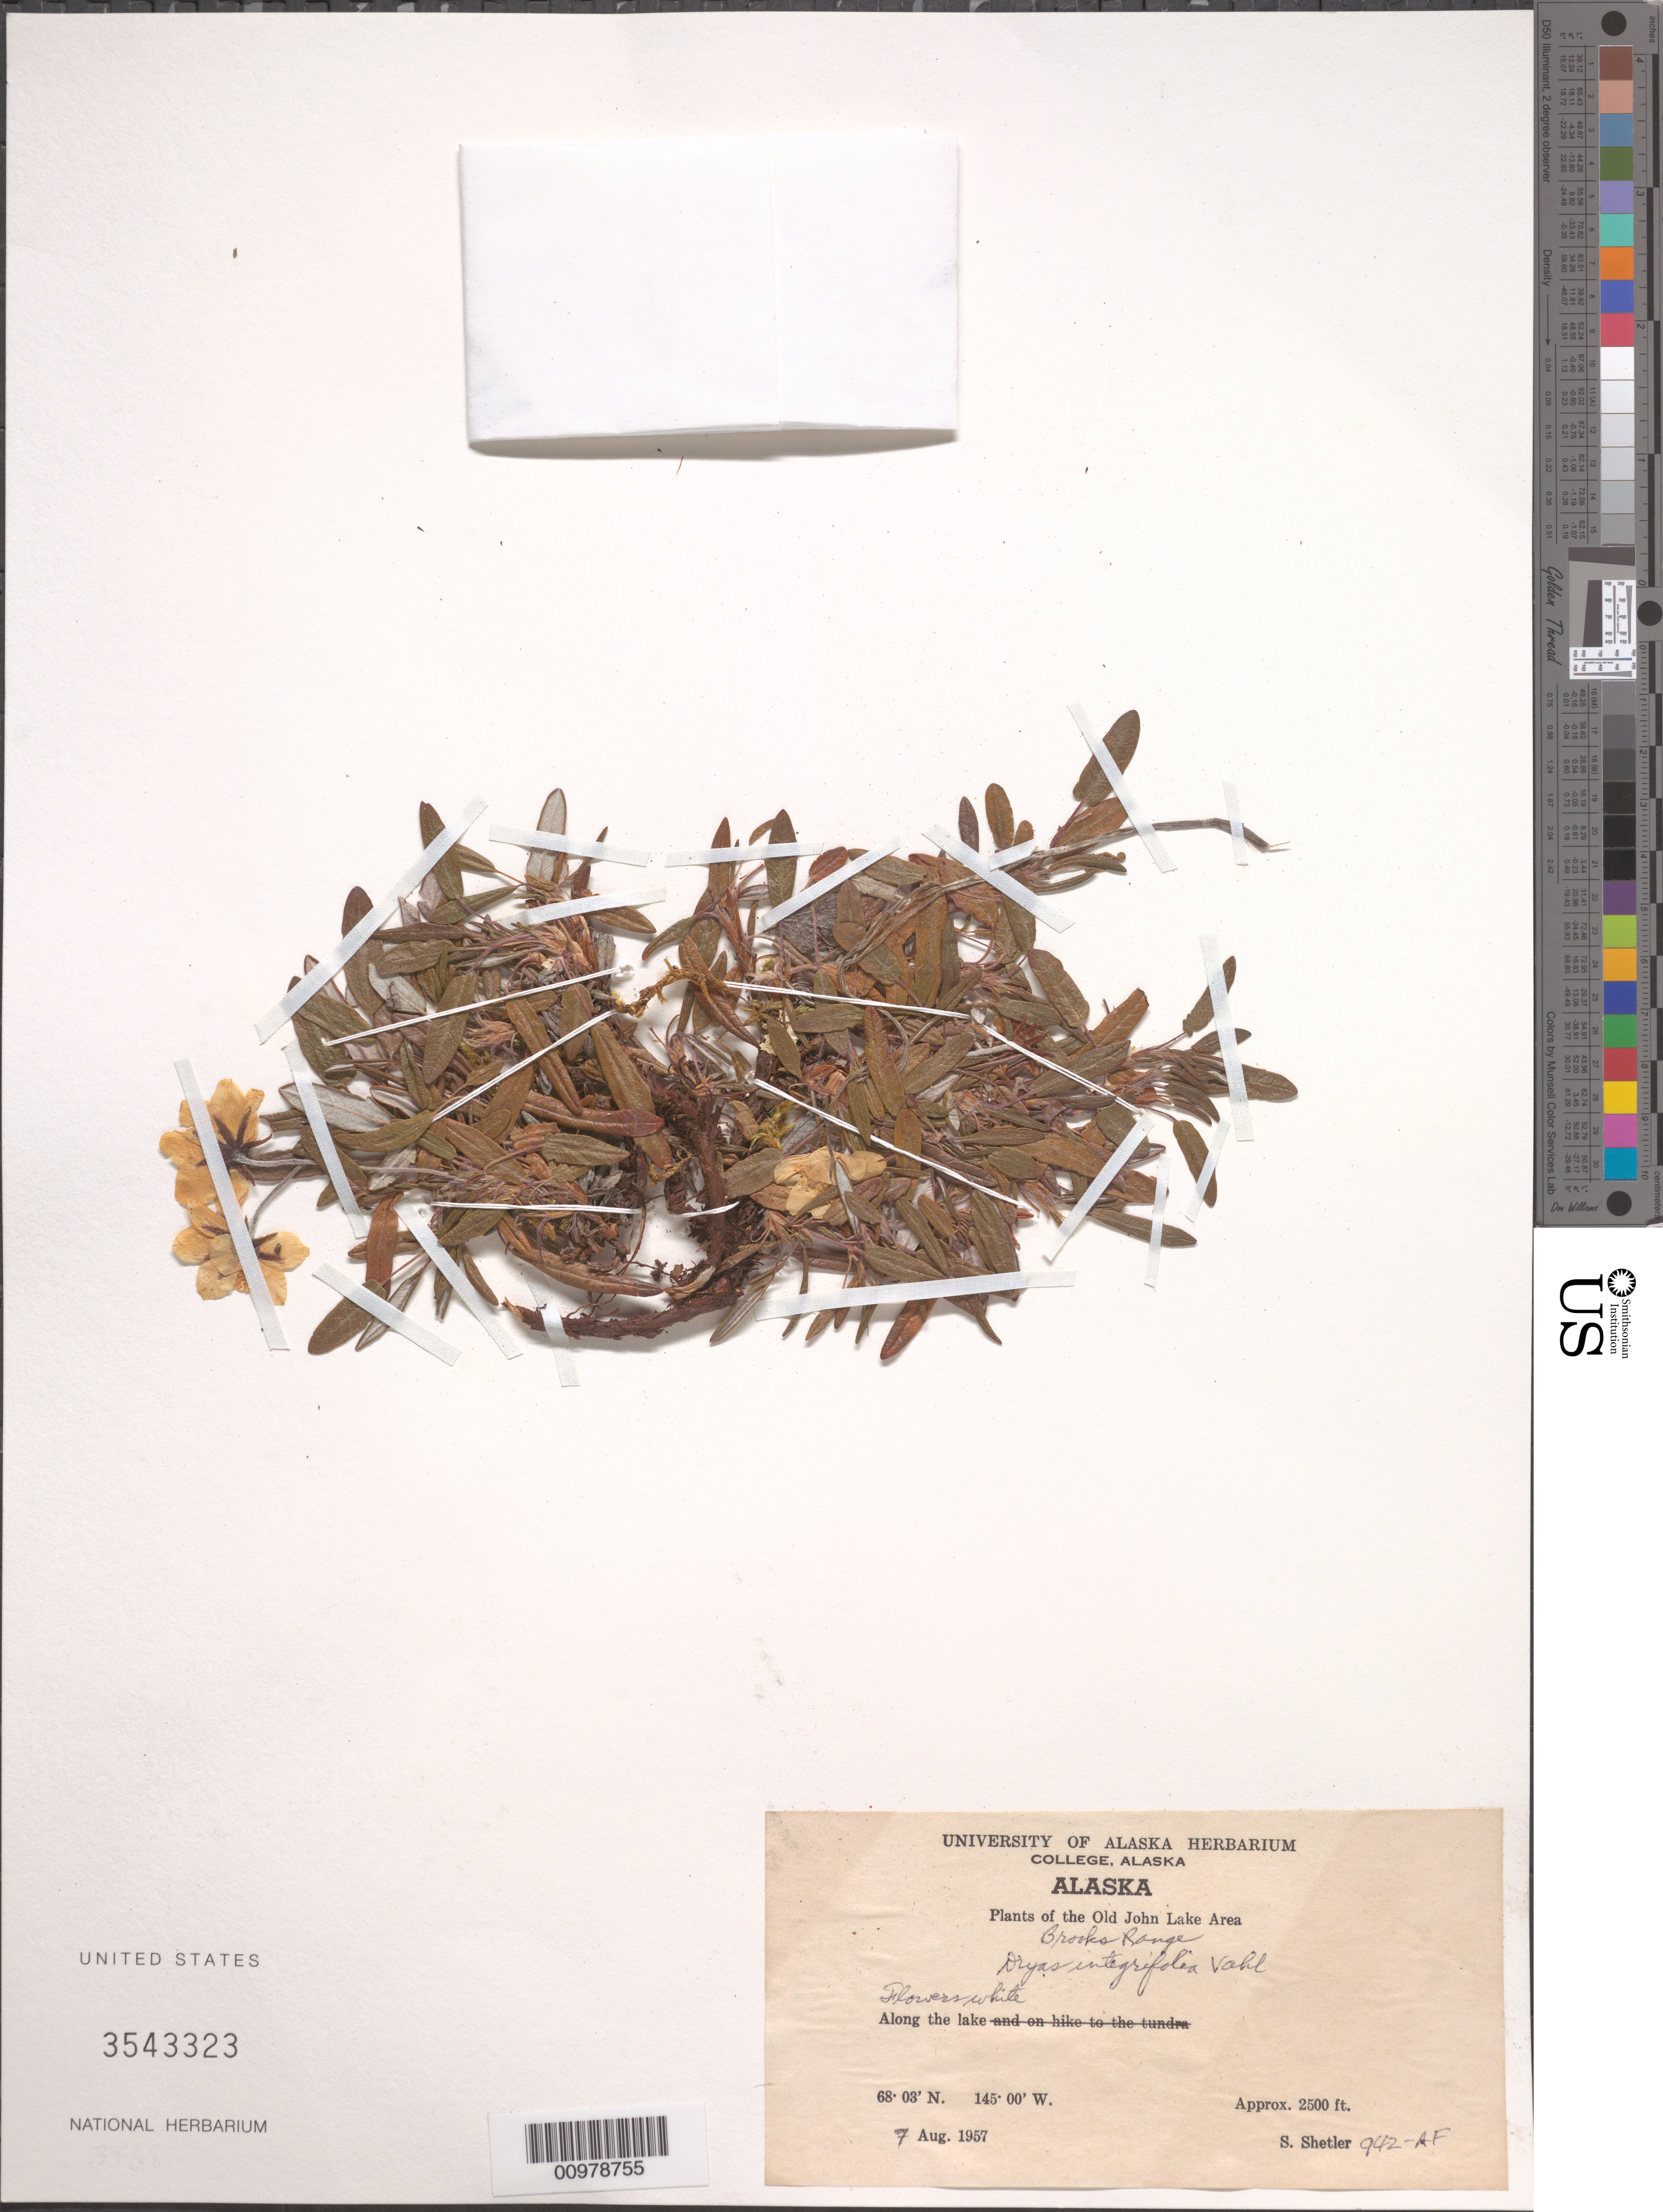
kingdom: Plantae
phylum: Tracheophyta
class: Magnoliopsida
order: Rosales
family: Rosaceae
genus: Dryas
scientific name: Dryas integrifolia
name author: Vahl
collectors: S. Shetler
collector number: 942-AF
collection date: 1957-08-07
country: United States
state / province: Alaska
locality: Old John Lake Area. Brooks Range. Along the lake.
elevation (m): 762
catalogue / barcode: US 3543323